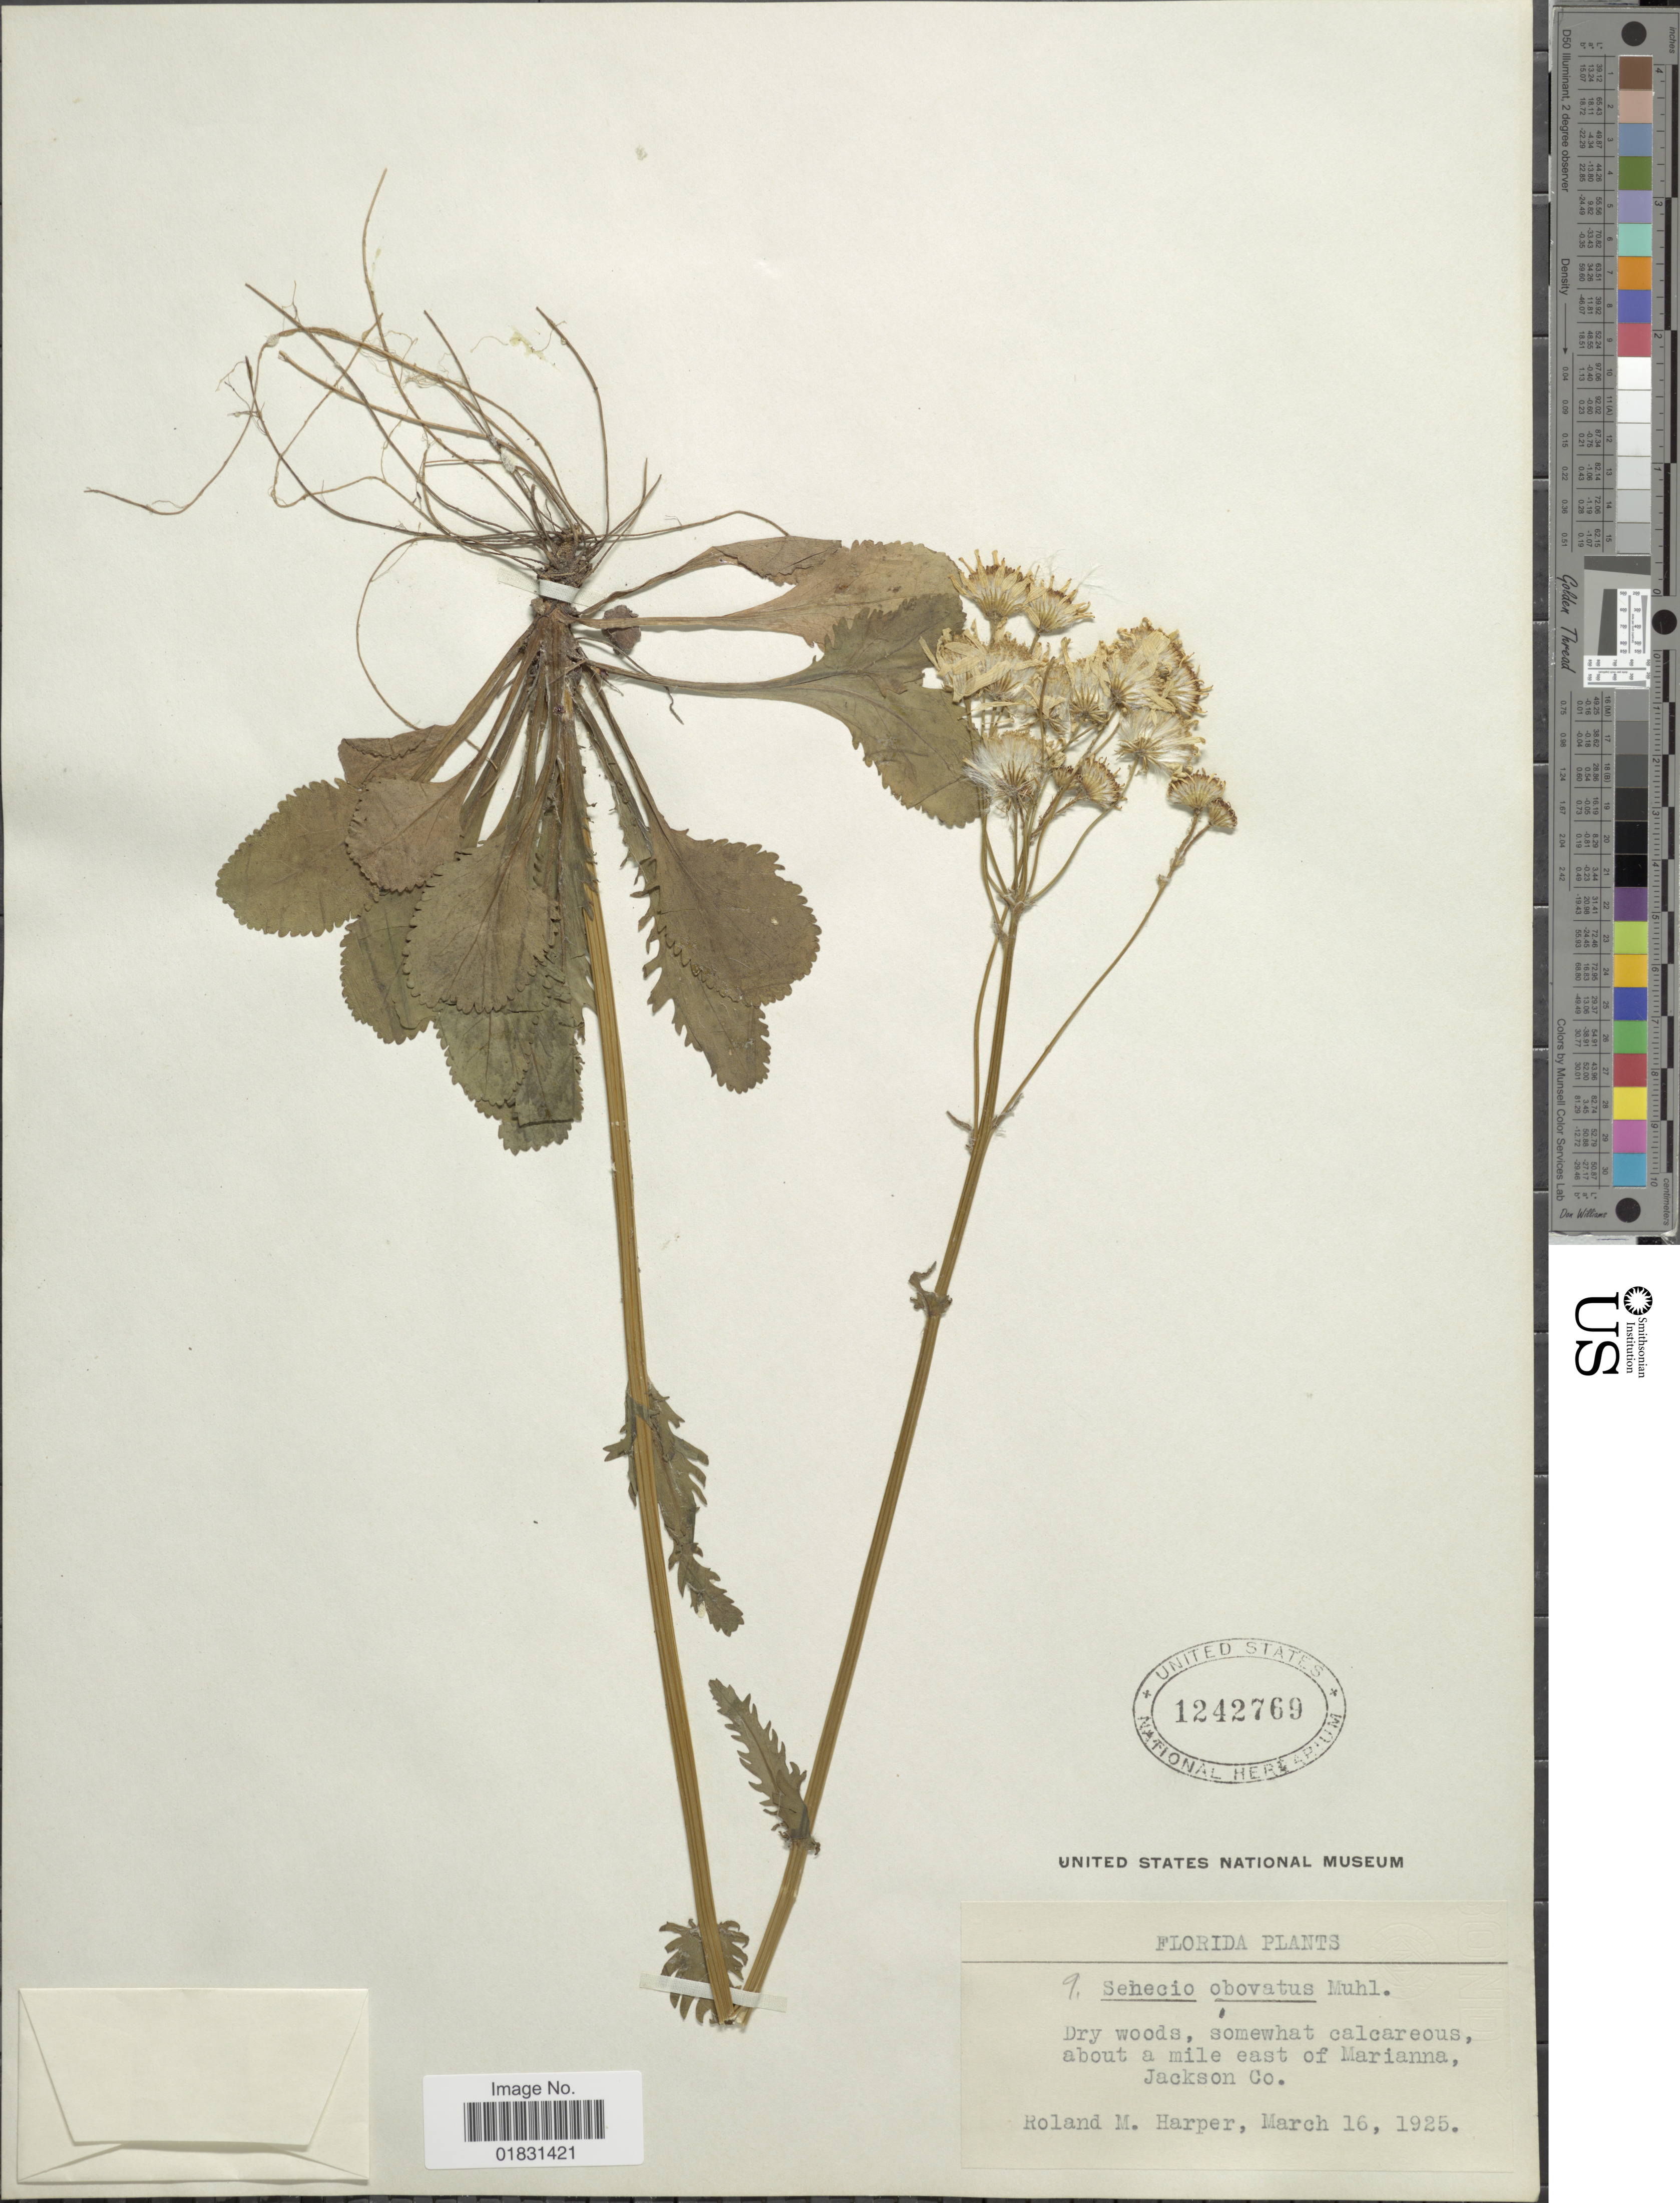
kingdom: Plantae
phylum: Tracheophyta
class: Magnoliopsida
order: Asterales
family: Asteraceae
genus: Packera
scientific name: Packera obovata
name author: (Muhl. ex Willd.) W.A. Weber & Á. Löve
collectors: R. M. Harper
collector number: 9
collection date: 1925-03-16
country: United States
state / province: Florida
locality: Dry woods, somewhat calcareous, about a mile east of Marianna, Jackson Co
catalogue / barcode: US 1242769